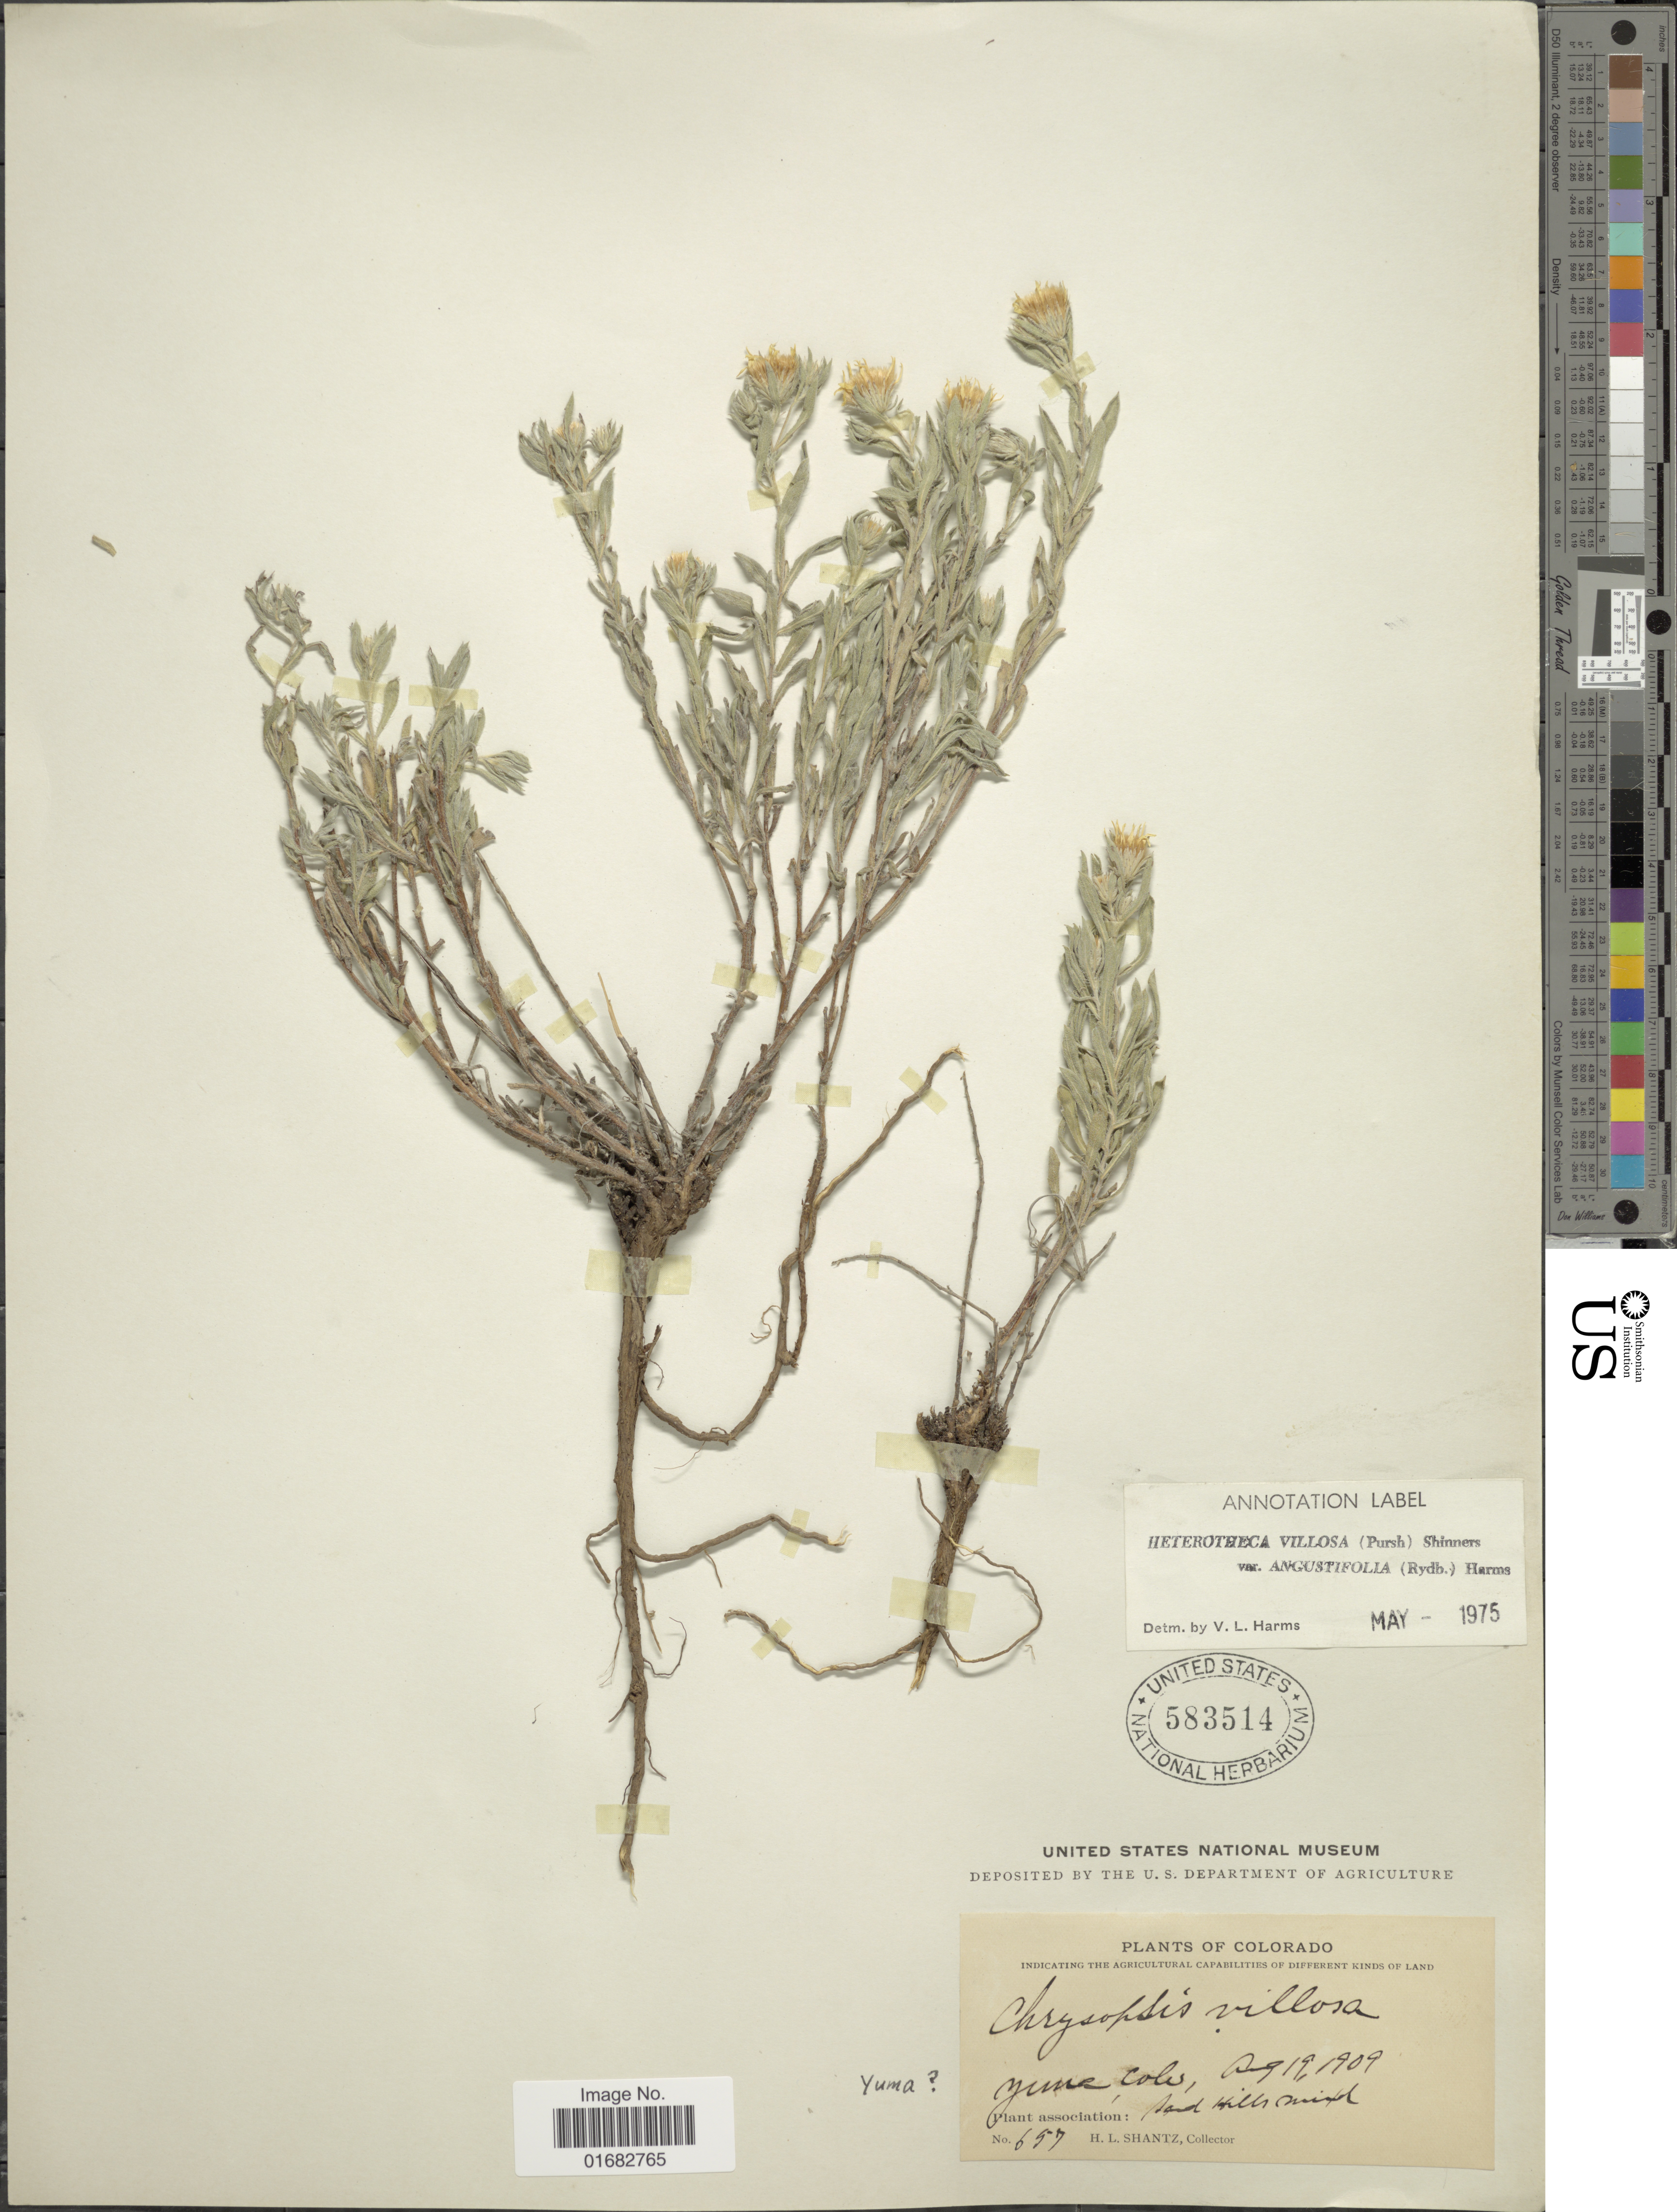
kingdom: Plantae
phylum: Tracheophyta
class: Magnoliopsida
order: Asterales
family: Asteraceae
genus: Heterotheca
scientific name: Heterotheca villosa var. angustifolia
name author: (Rydb.) V.L. Harms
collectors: H. Shantz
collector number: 657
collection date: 1909-08-19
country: United States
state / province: Colorado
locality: Yuma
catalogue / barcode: US 583514